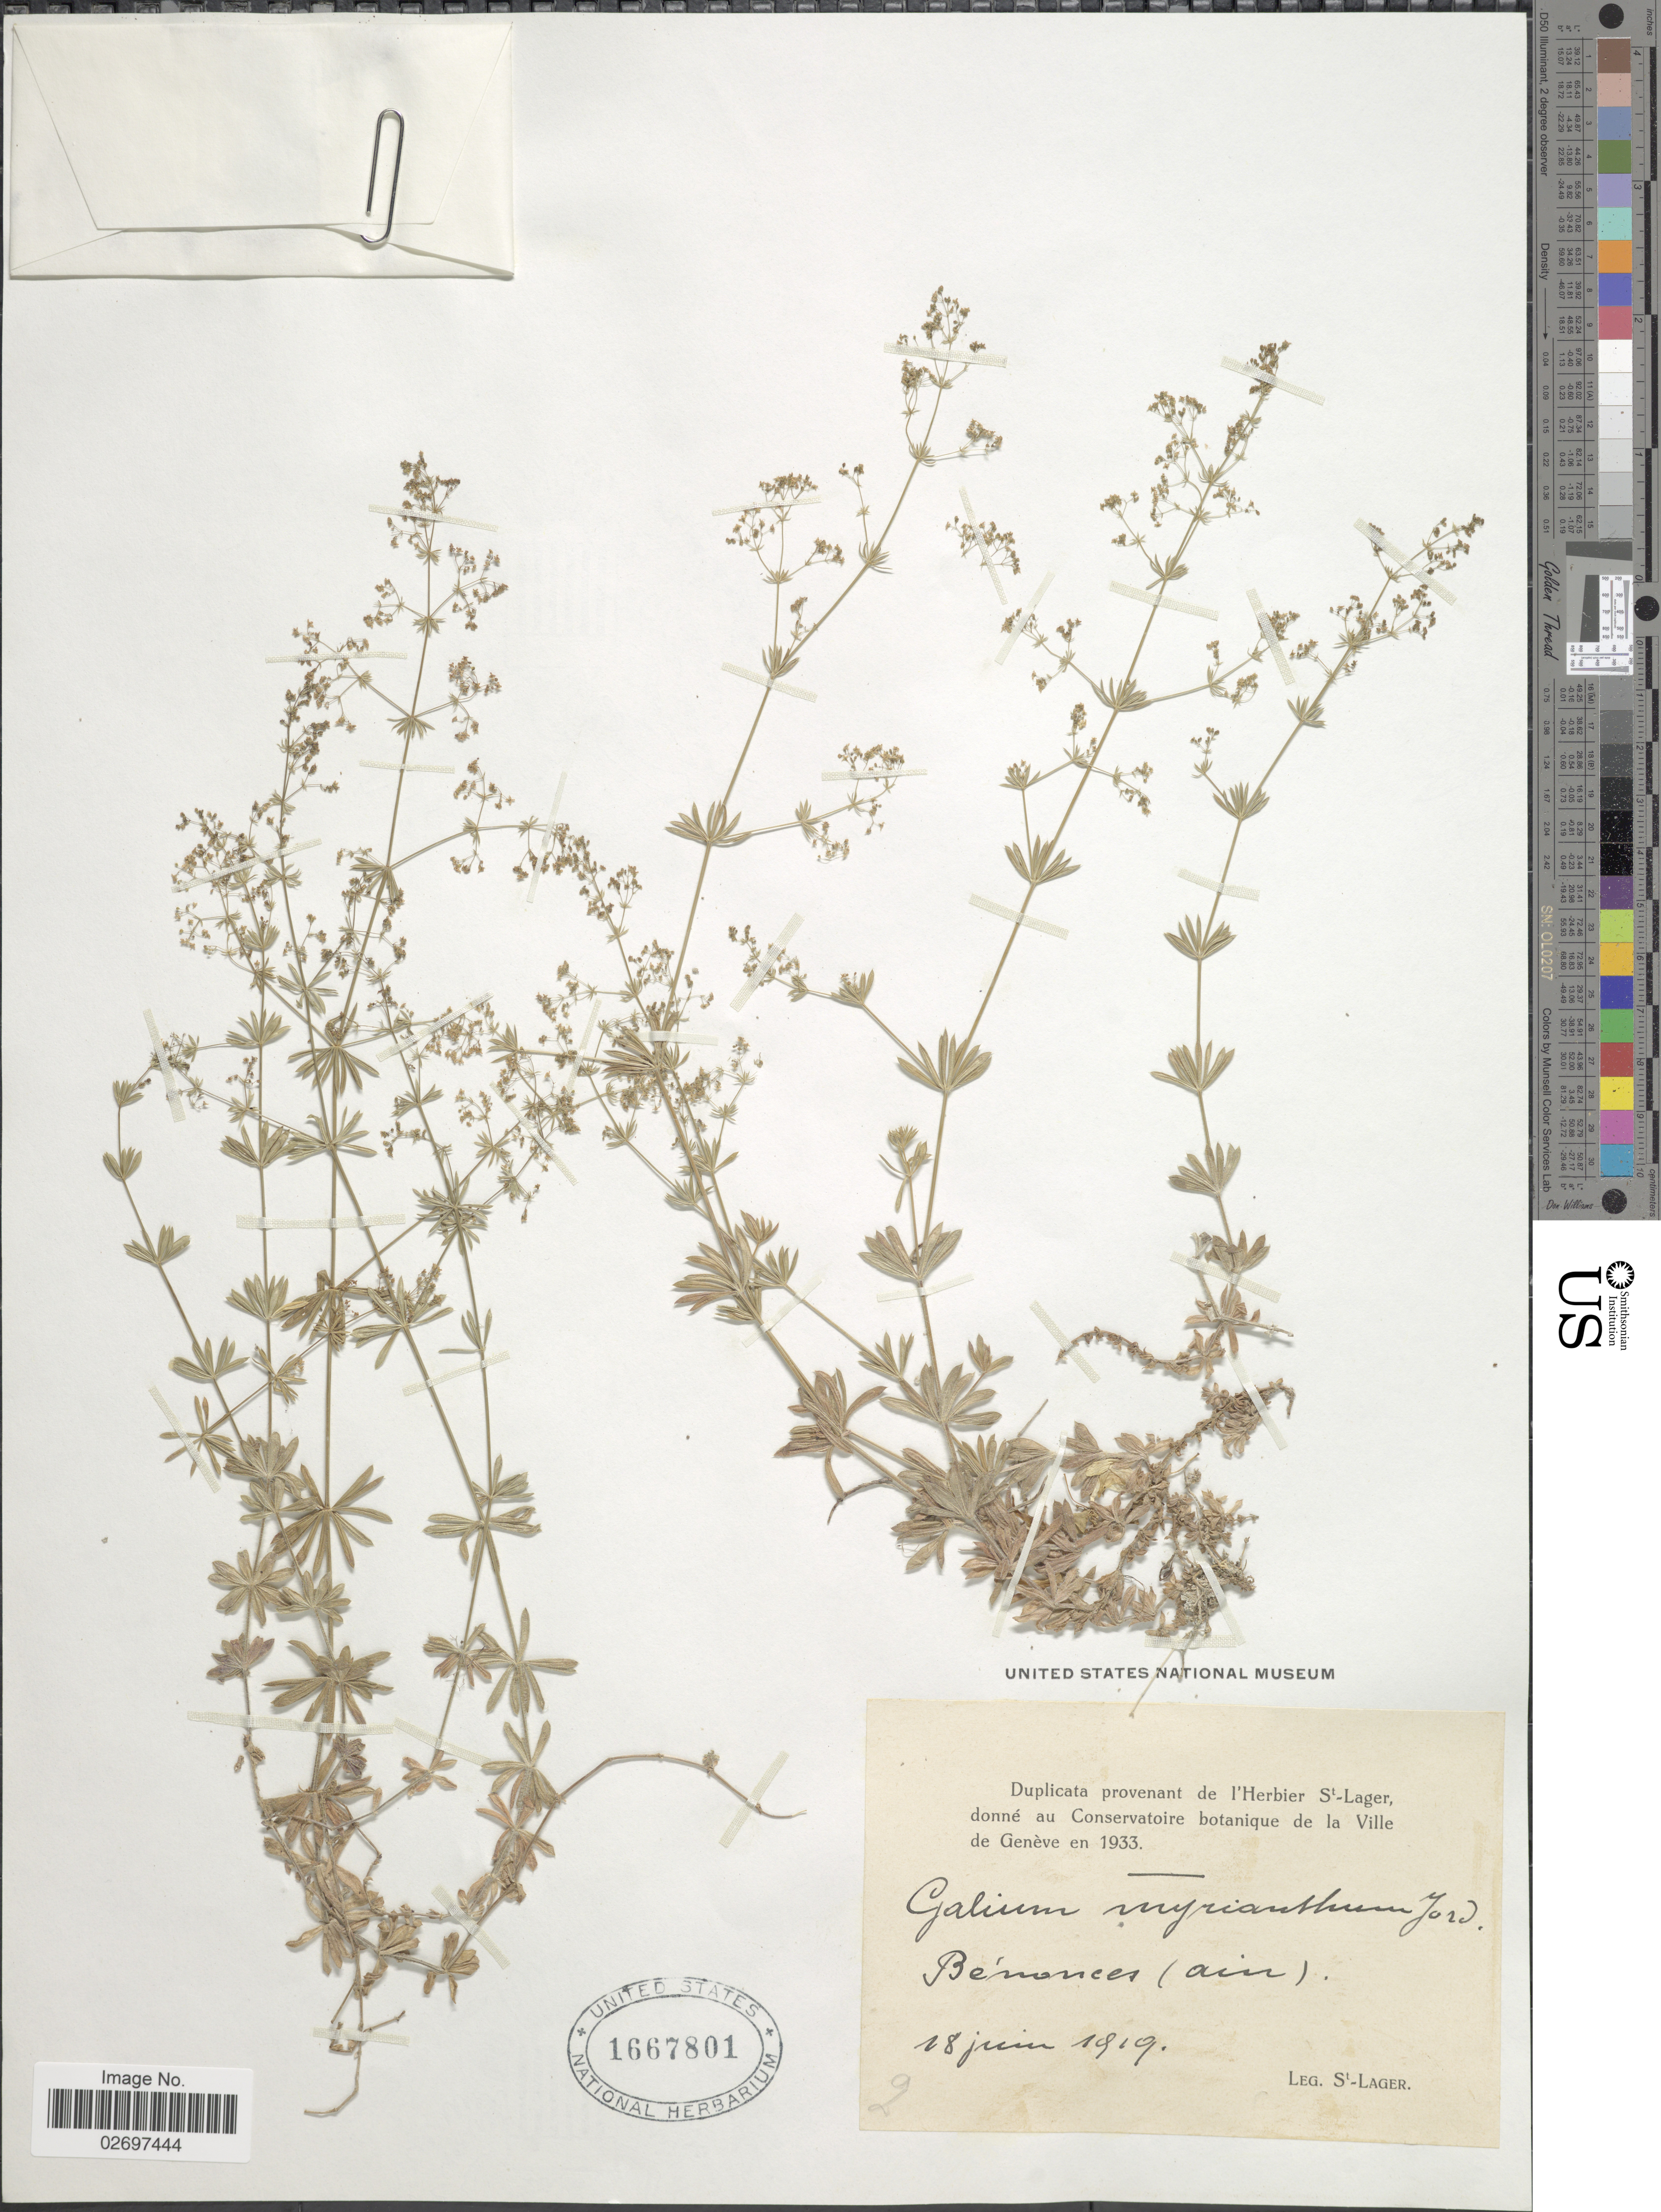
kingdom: Plantae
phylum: Tracheophyta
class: Magnoliopsida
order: Gentianales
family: Rubiaceae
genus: Galium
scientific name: Galium myrianthum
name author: Jord.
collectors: -. St. Lager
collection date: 1919-06-18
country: France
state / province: Auvergne-Rhône-Alpes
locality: Bénonces (Ain)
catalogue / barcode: US 1667801